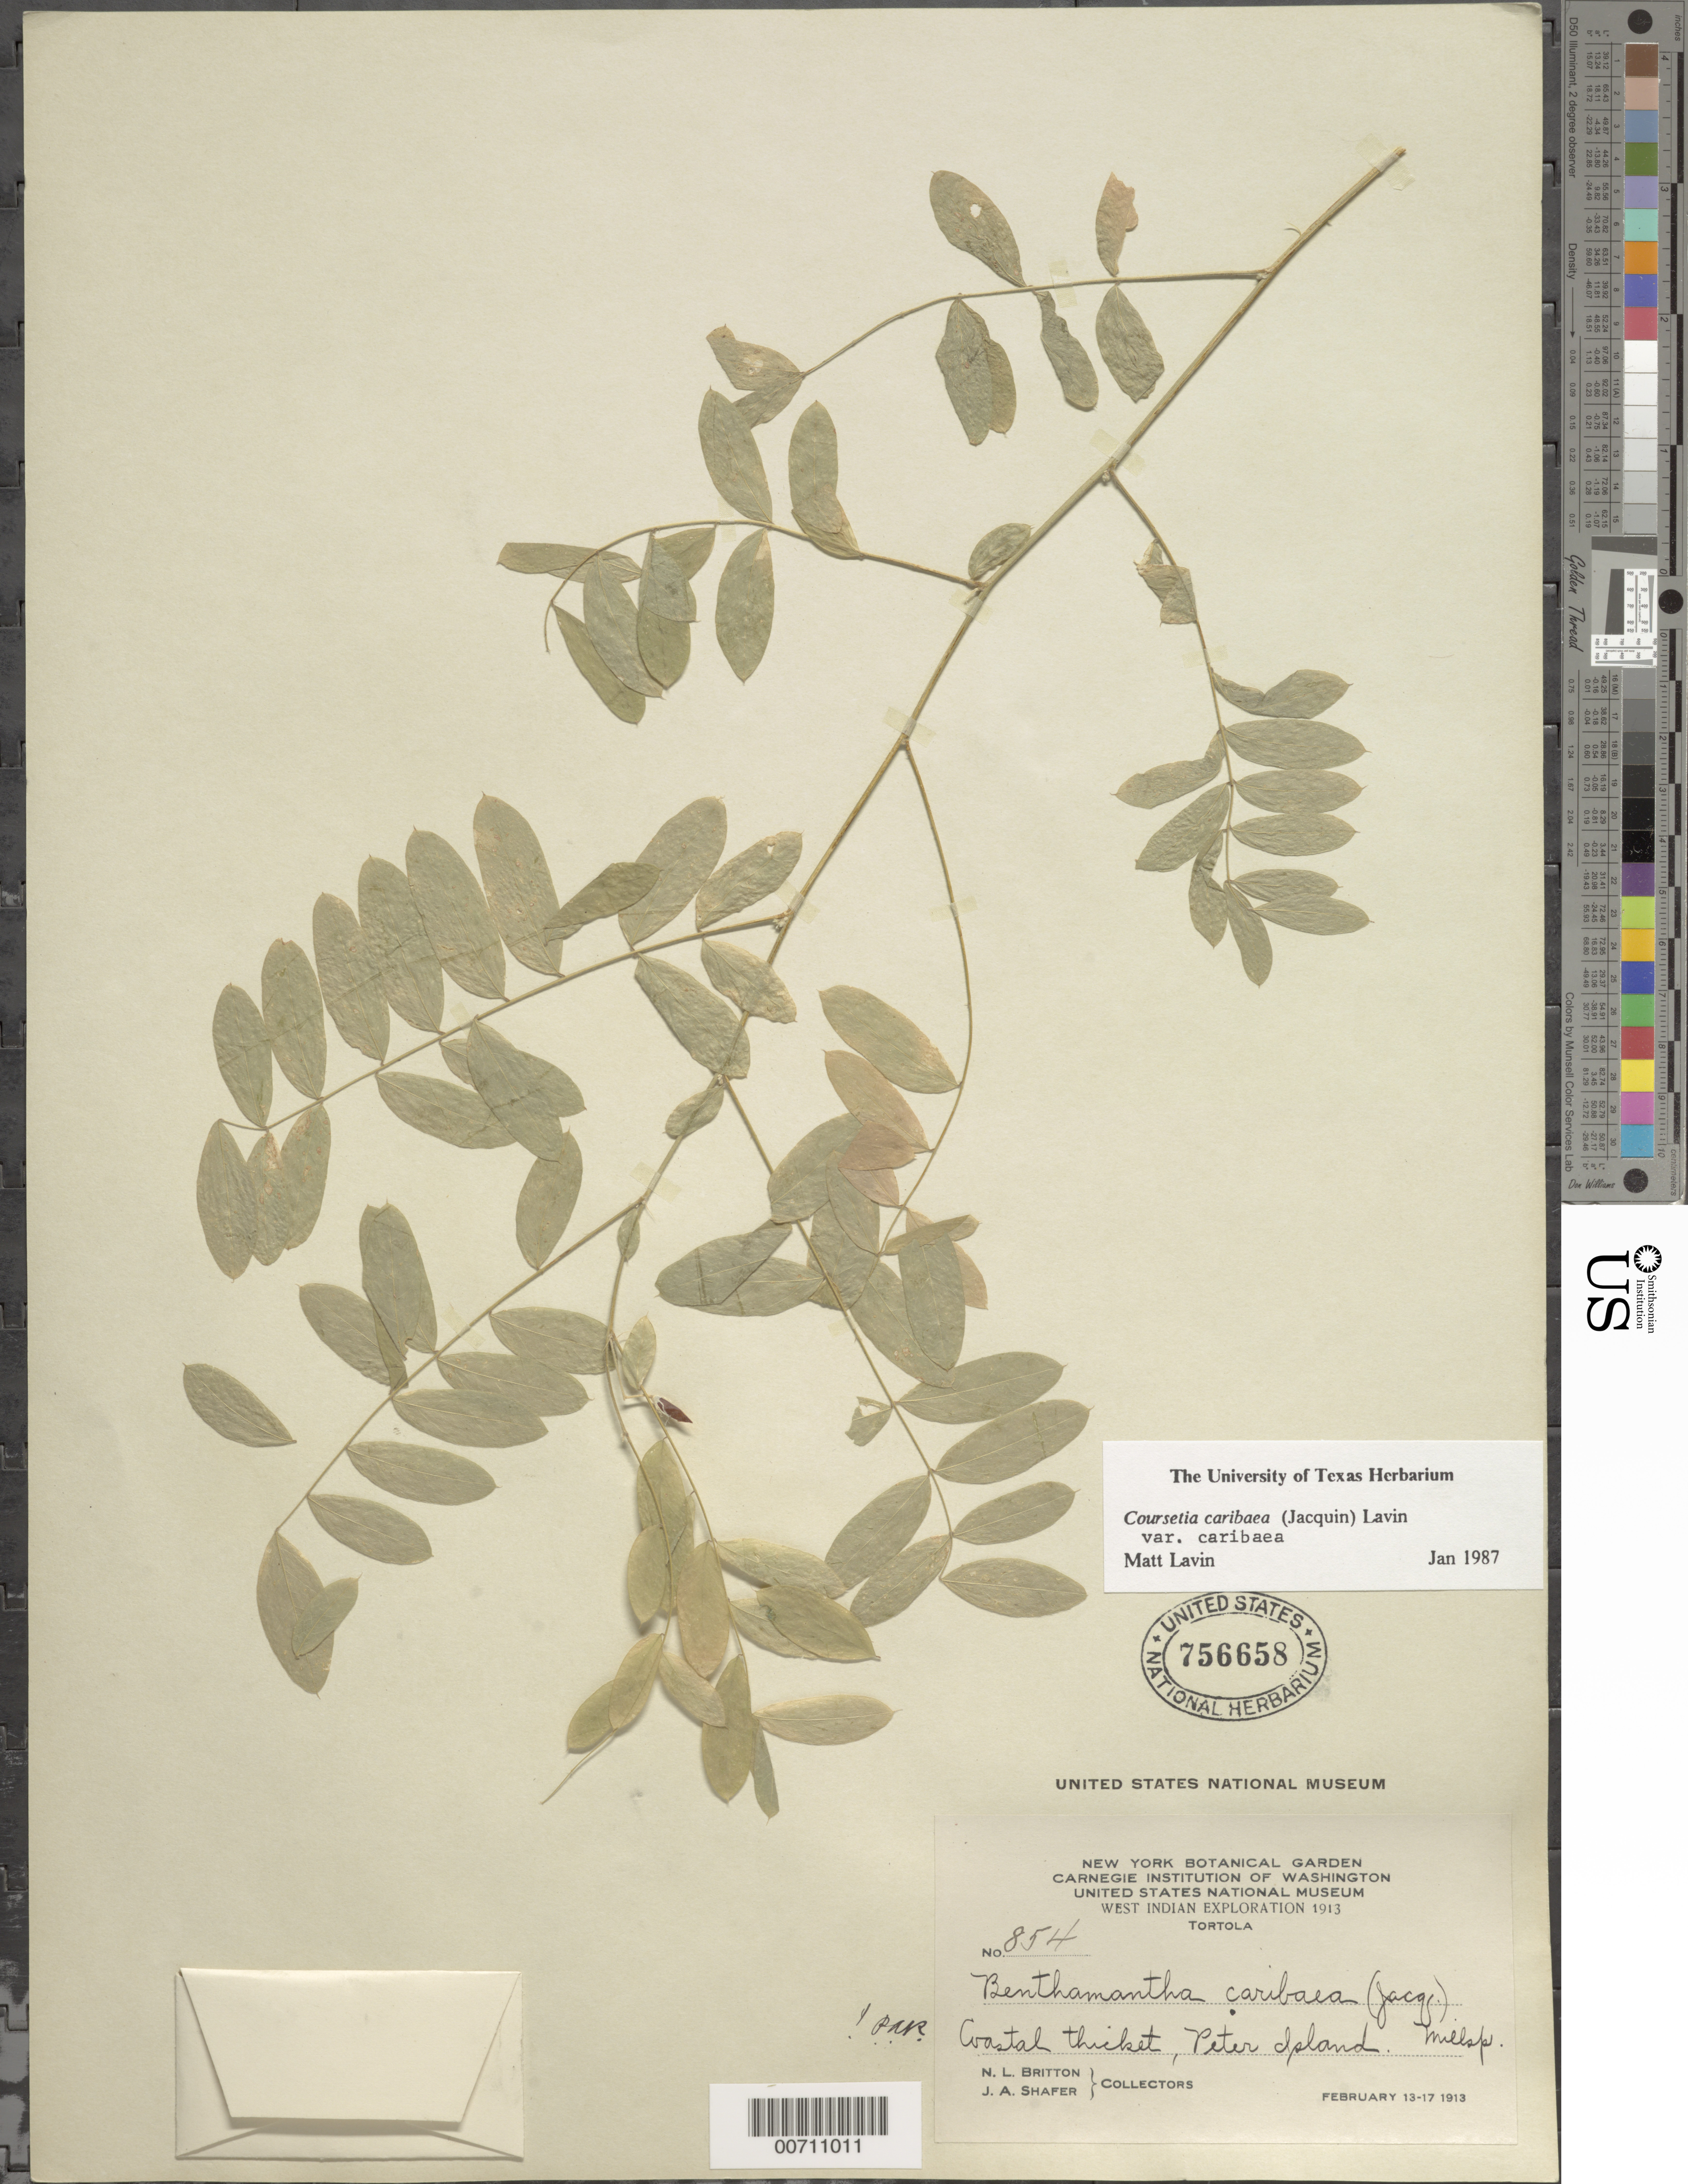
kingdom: Plantae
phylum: Tracheophyta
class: Magnoliopsida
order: Fabales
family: Fabaceae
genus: Coursetia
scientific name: Coursetia caribaea var. caribaea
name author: (Jacq.) Lavin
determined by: Lavin, M.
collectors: N. Britton & J. A. Shafer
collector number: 854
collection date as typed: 13 Feb 1913 to 17 Feb 1913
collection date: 1913-02-13/1913-02-17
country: British Virgin Islands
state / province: Tortola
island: Peter Island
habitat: Coastal thicket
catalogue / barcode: US 756658